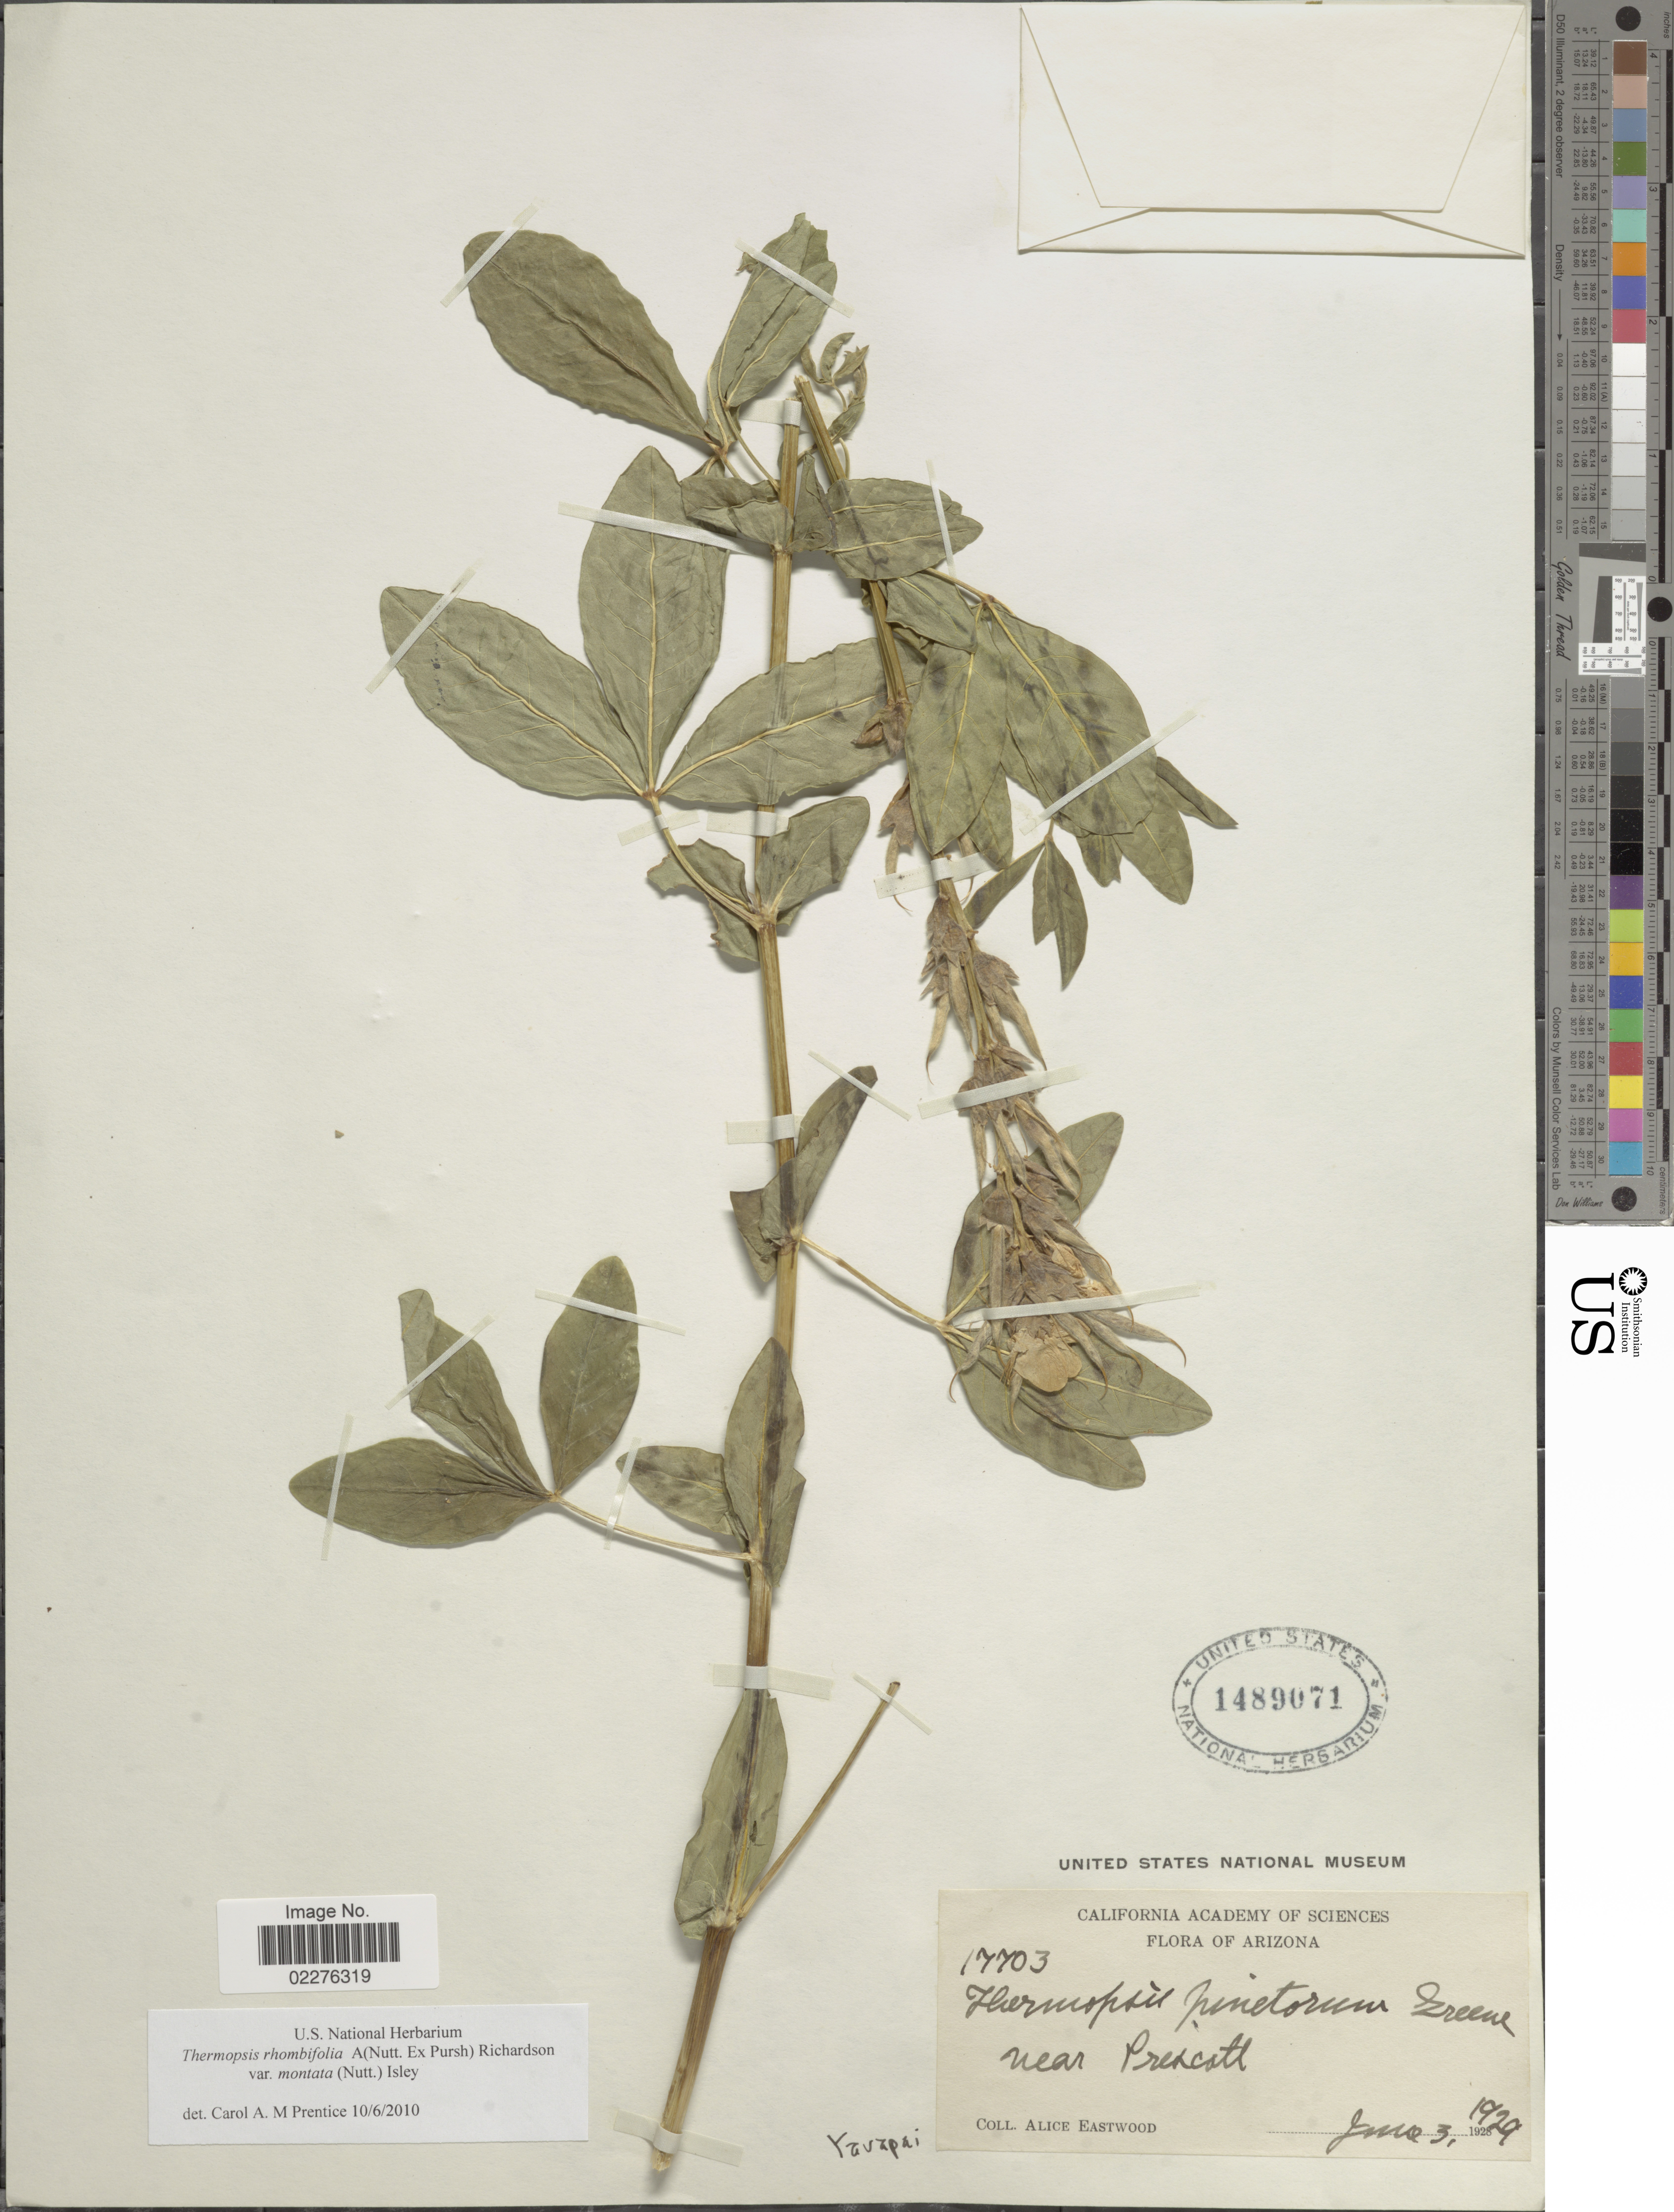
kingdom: Plantae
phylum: Tracheophyta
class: Magnoliopsida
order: Fabales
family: Fabaceae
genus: Thermopsis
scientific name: Thermopsis rhombifolia var. montana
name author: (Nutt.) Isley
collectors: A. Eastwood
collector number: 17703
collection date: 1929-06-03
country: United States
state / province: Arizona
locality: Near Prescott, Yavapai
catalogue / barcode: US 1489071